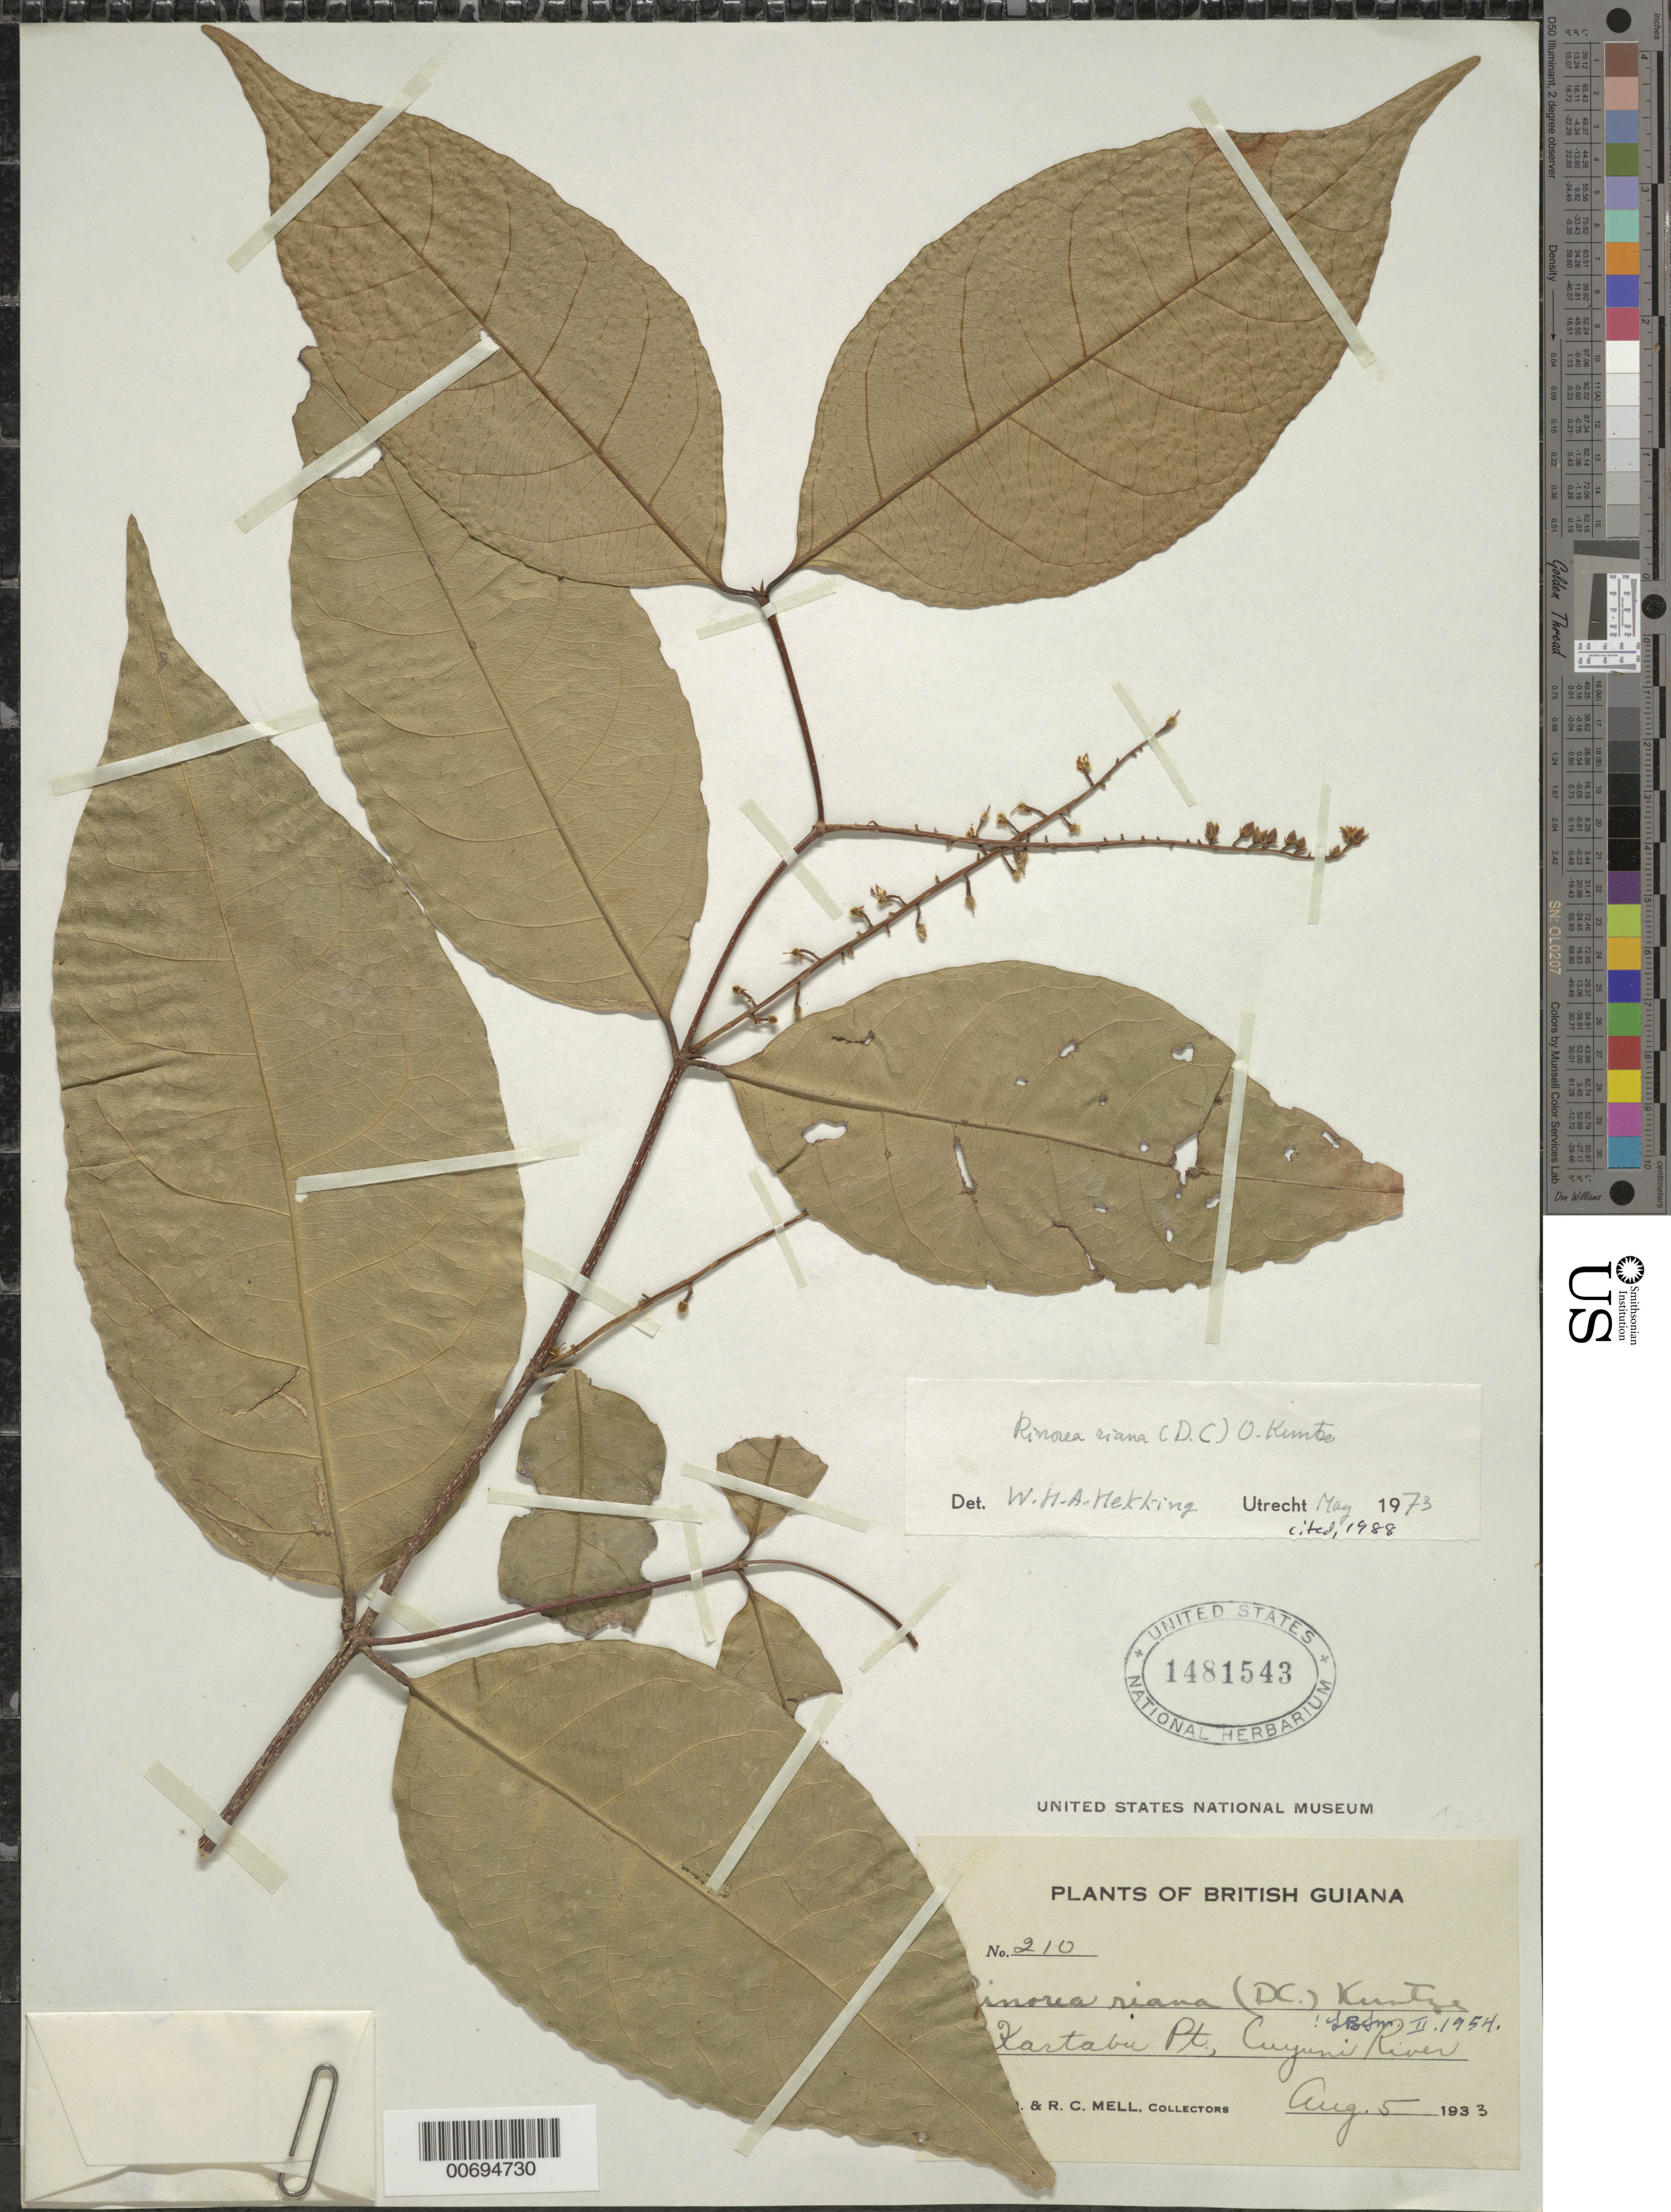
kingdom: Plantae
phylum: Tracheophyta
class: Magnoliopsida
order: Malpighiales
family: Violaceae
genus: Rinorea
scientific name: Rinorea riana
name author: Kuntze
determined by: Hekking, W. H. A.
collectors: C. D. Mell & R. Mell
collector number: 210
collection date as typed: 5-Aug-33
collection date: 1933-08-05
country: Guyana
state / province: Cuyuni-Mazaruni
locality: Kartabu Point, Cuyuni River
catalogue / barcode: US 1481543